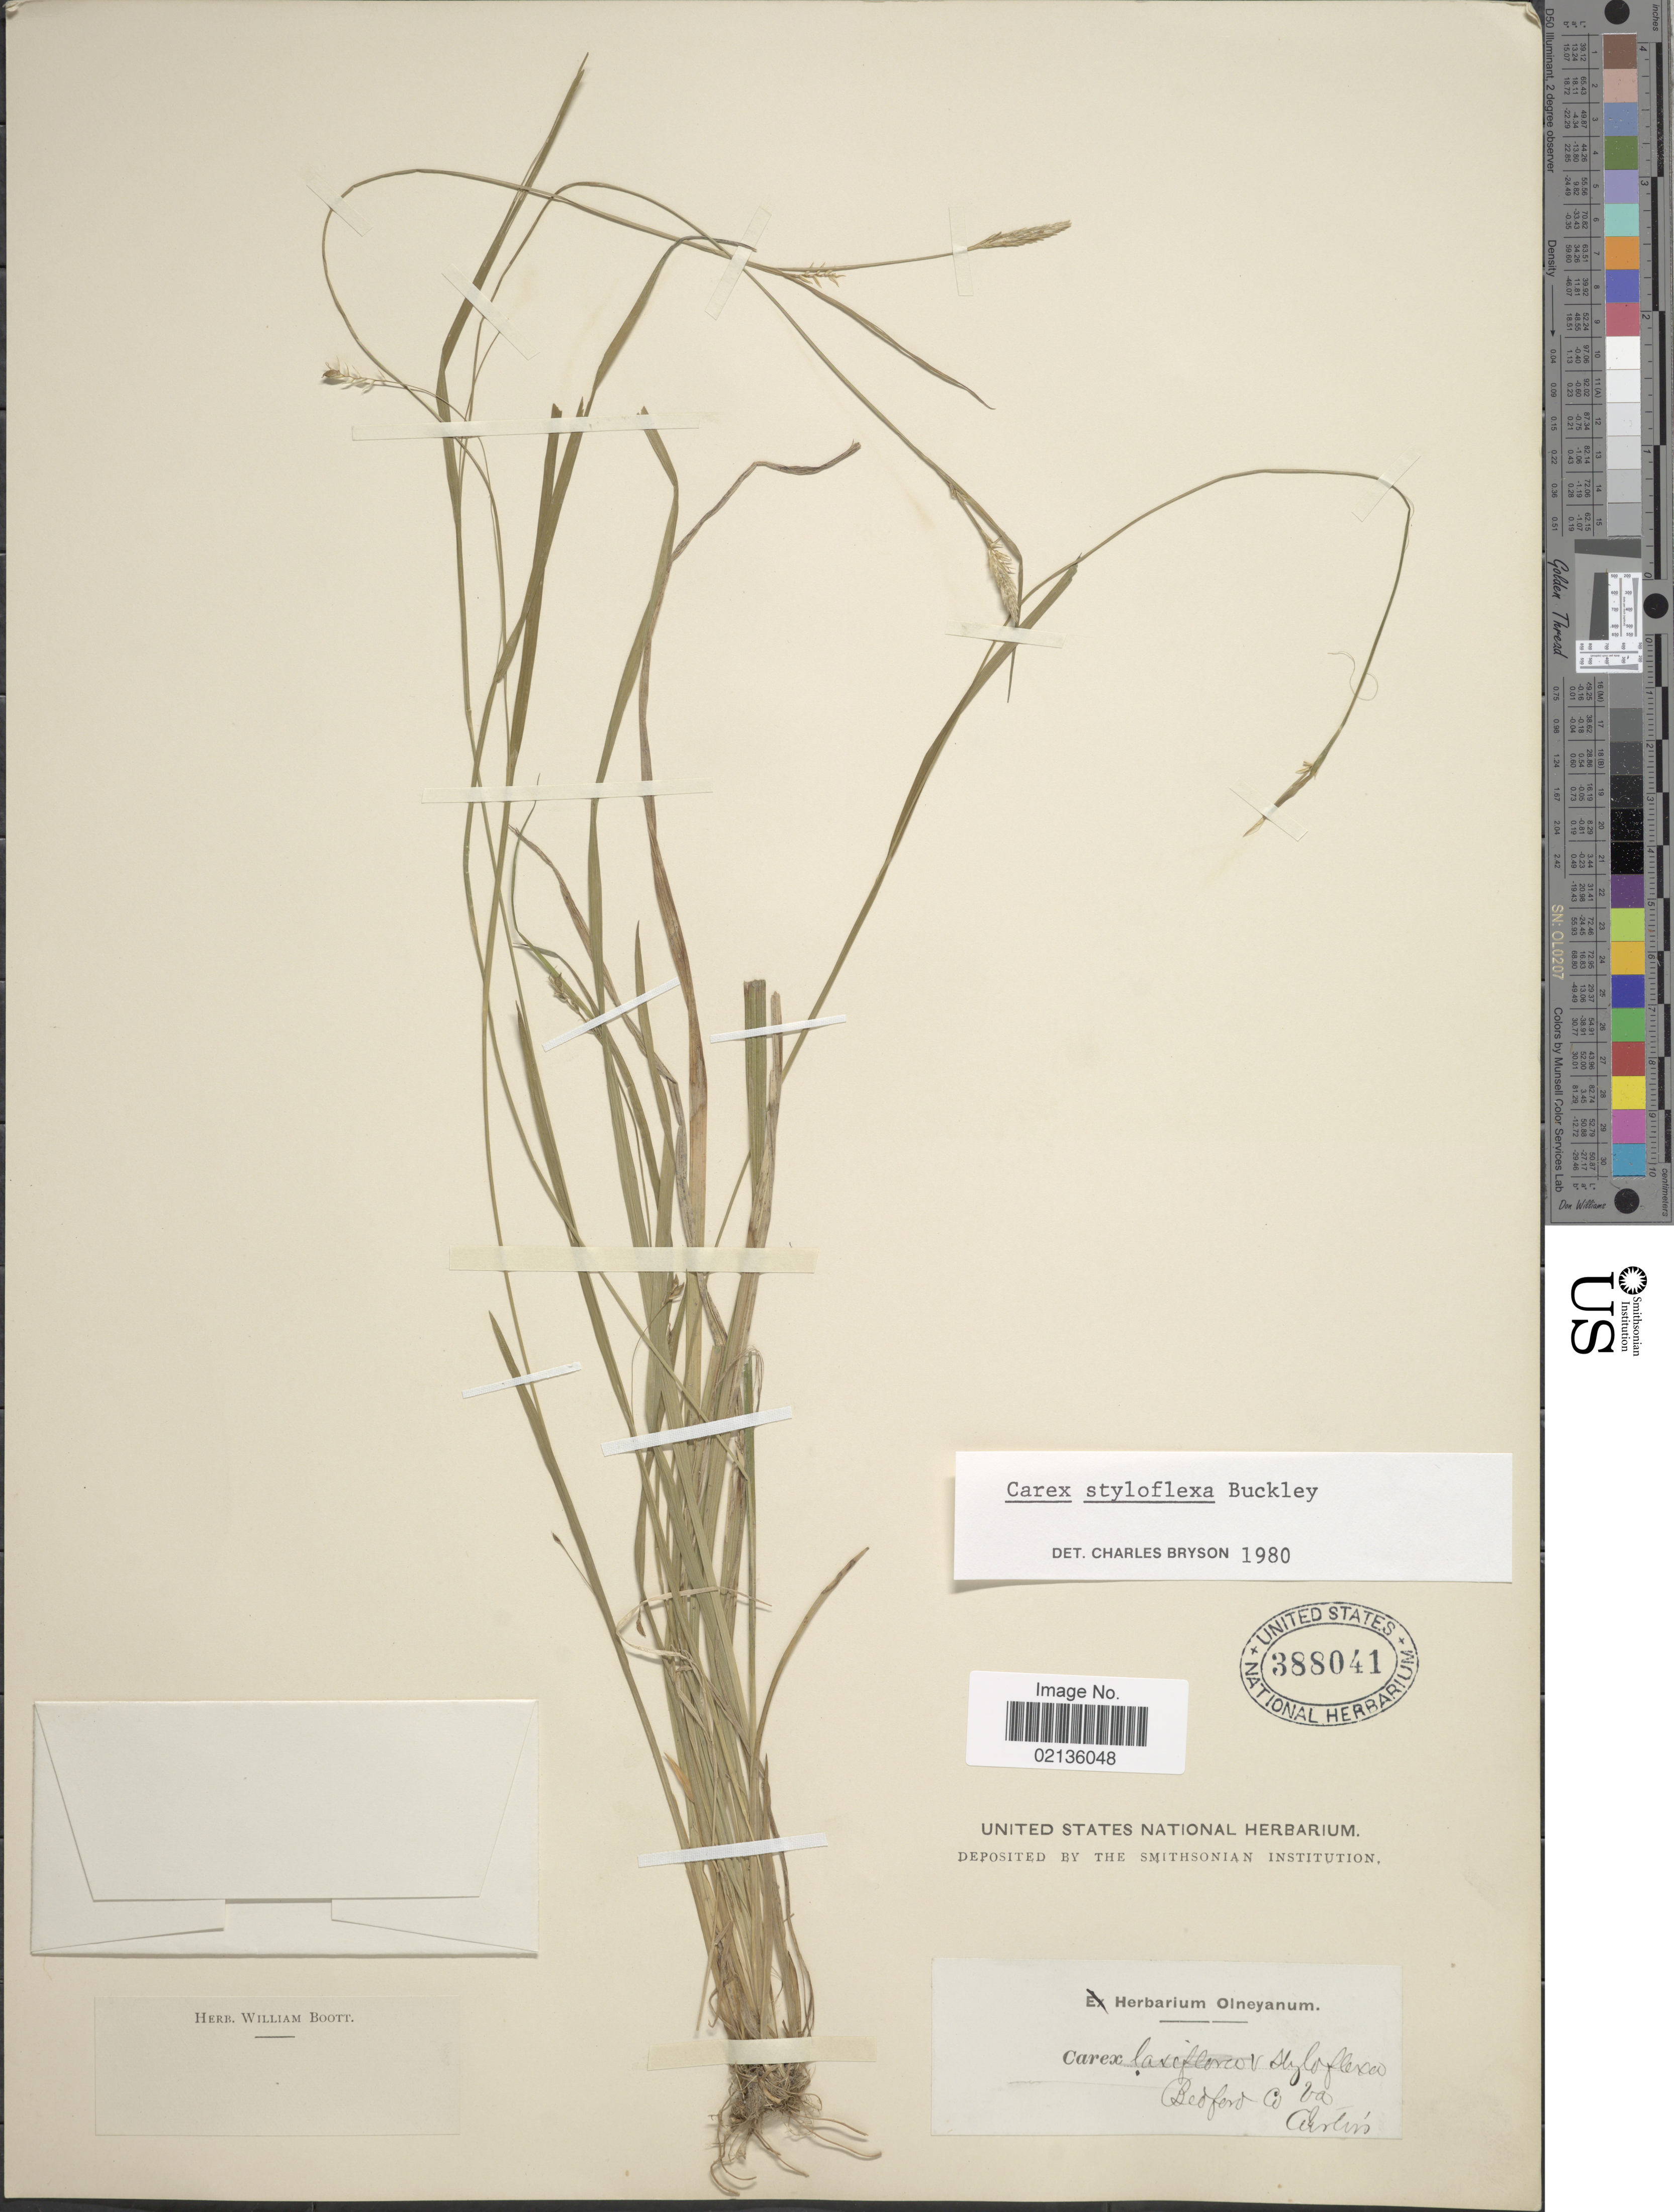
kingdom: Plantae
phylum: Tracheophyta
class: Liliopsida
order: Poales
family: Cyperaceae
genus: Carex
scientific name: Carex styloflexa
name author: Buckley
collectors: -. Curtiss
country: United States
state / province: Virginia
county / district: Bedford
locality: Bedford Co.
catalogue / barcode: US 388041